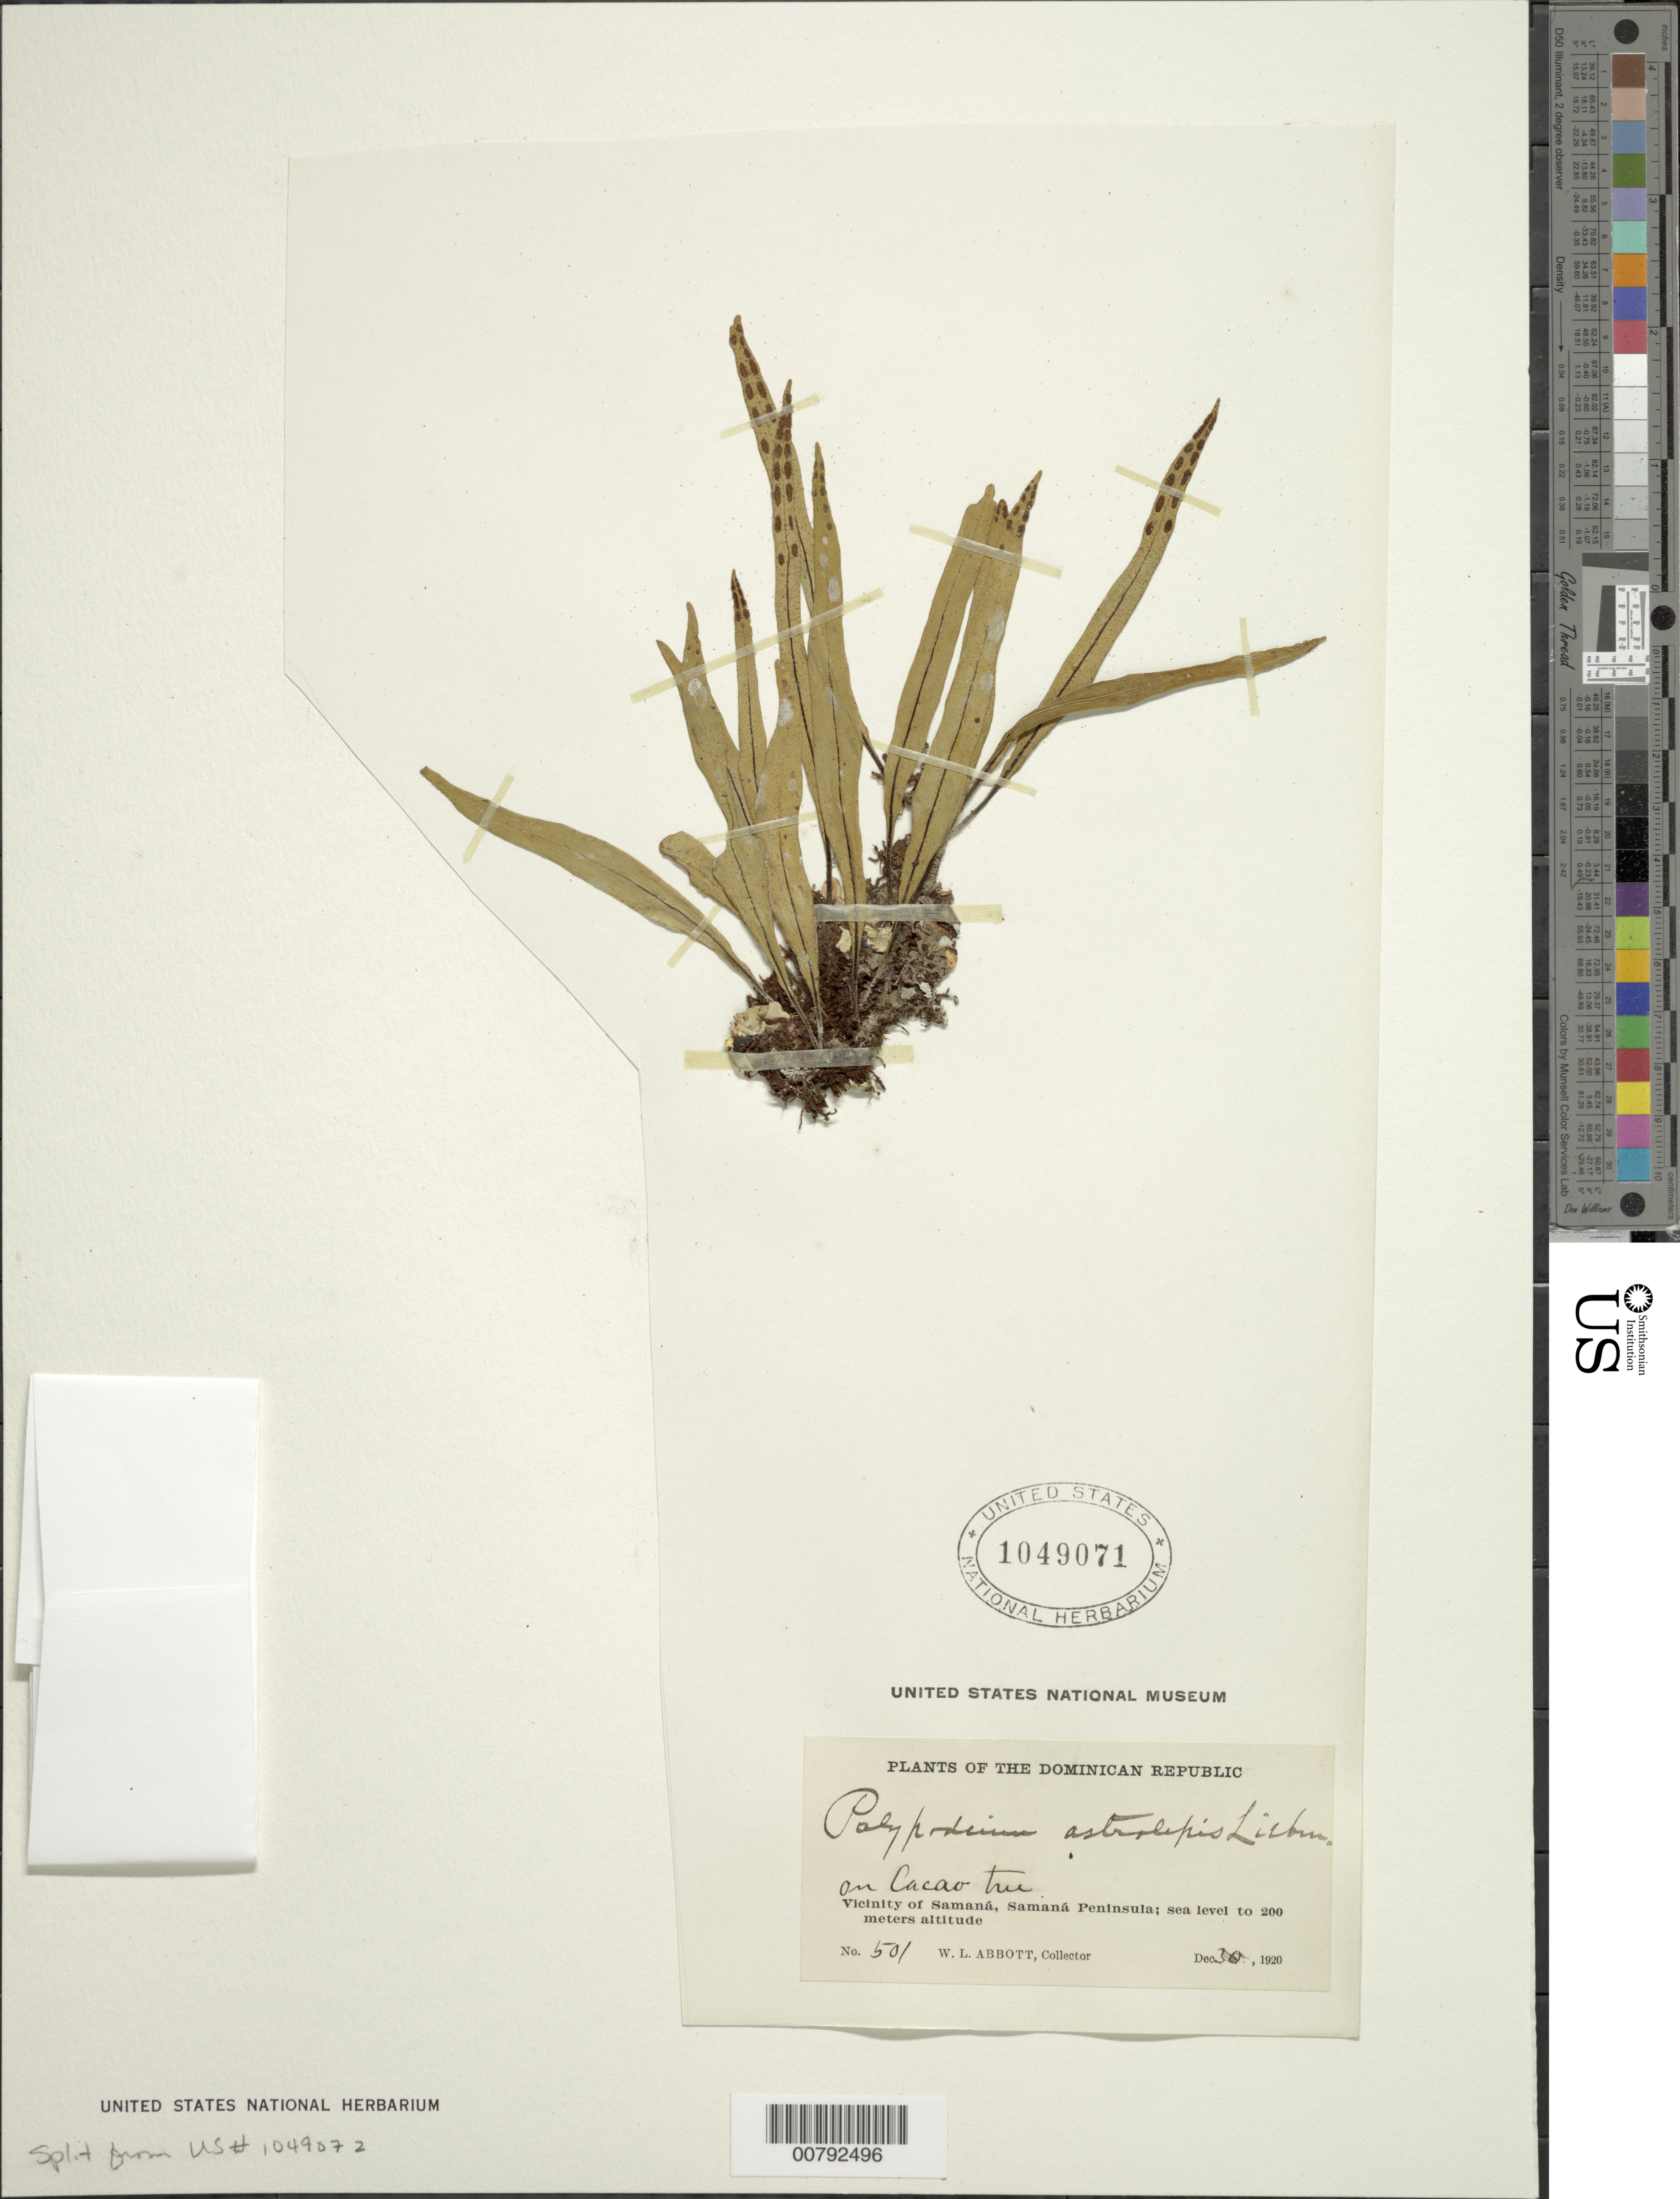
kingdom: Plantae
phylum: Tracheophyta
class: Polypodiopsida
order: Polypodiales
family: Polypodiaceae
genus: Pleopeltis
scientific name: Pleopeltis astrolepis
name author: (Liebm.) E. Fourn.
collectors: W. L. Abbott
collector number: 501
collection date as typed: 30 Dec 1920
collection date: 1920-12-30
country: Dominican Republic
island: Hispaniola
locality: Samaná vicinity, Samaná Peninsula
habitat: On cacao tree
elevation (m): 0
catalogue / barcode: US 1049071